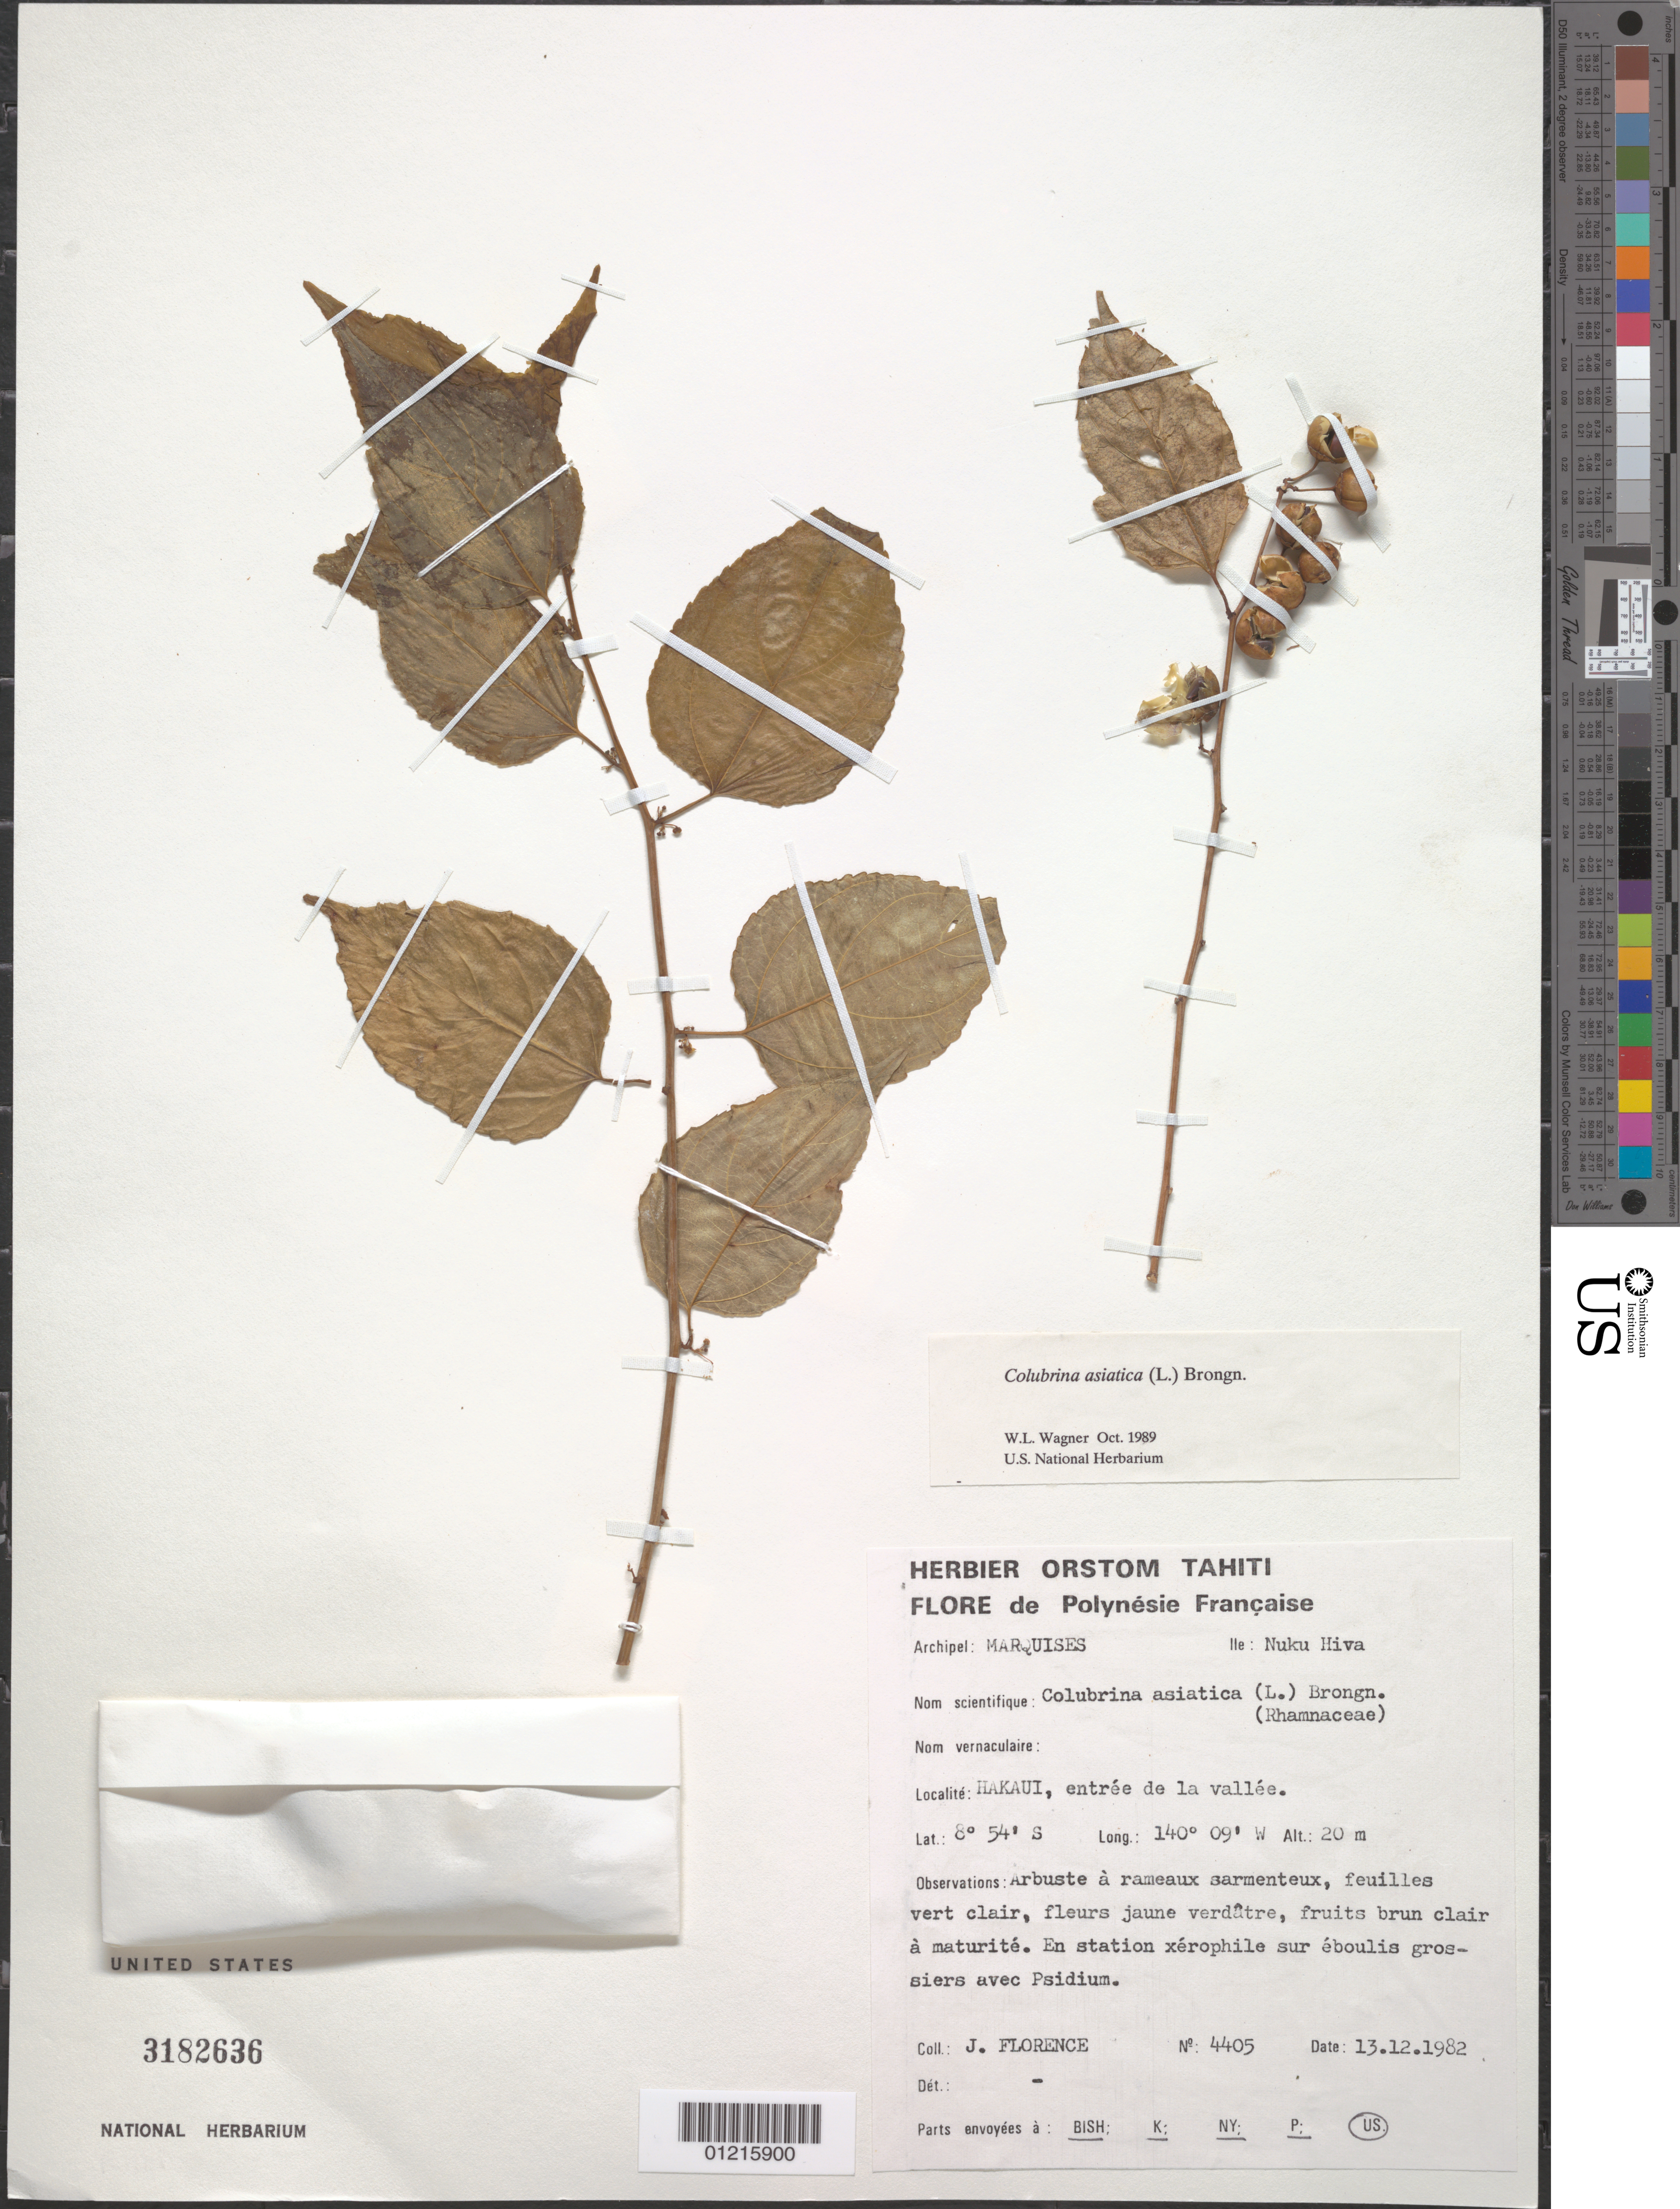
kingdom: Plantae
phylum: Tracheophyta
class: Magnoliopsida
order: Rosales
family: Rhamnaceae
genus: Colubrina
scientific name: Colubrina asiatica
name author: (L.) Brongn.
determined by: Wagner, W. L., (BOT), Smithsonian Institution - National Museum of Natural History (UNITED STATES)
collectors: J. Florence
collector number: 4405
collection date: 1982-12-13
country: French Polynesia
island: Nuku Hiva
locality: Hakaui, entrée de la vallée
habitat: En station xérophile sur éboulis grossiers avec Psidium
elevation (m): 20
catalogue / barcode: US 3182636